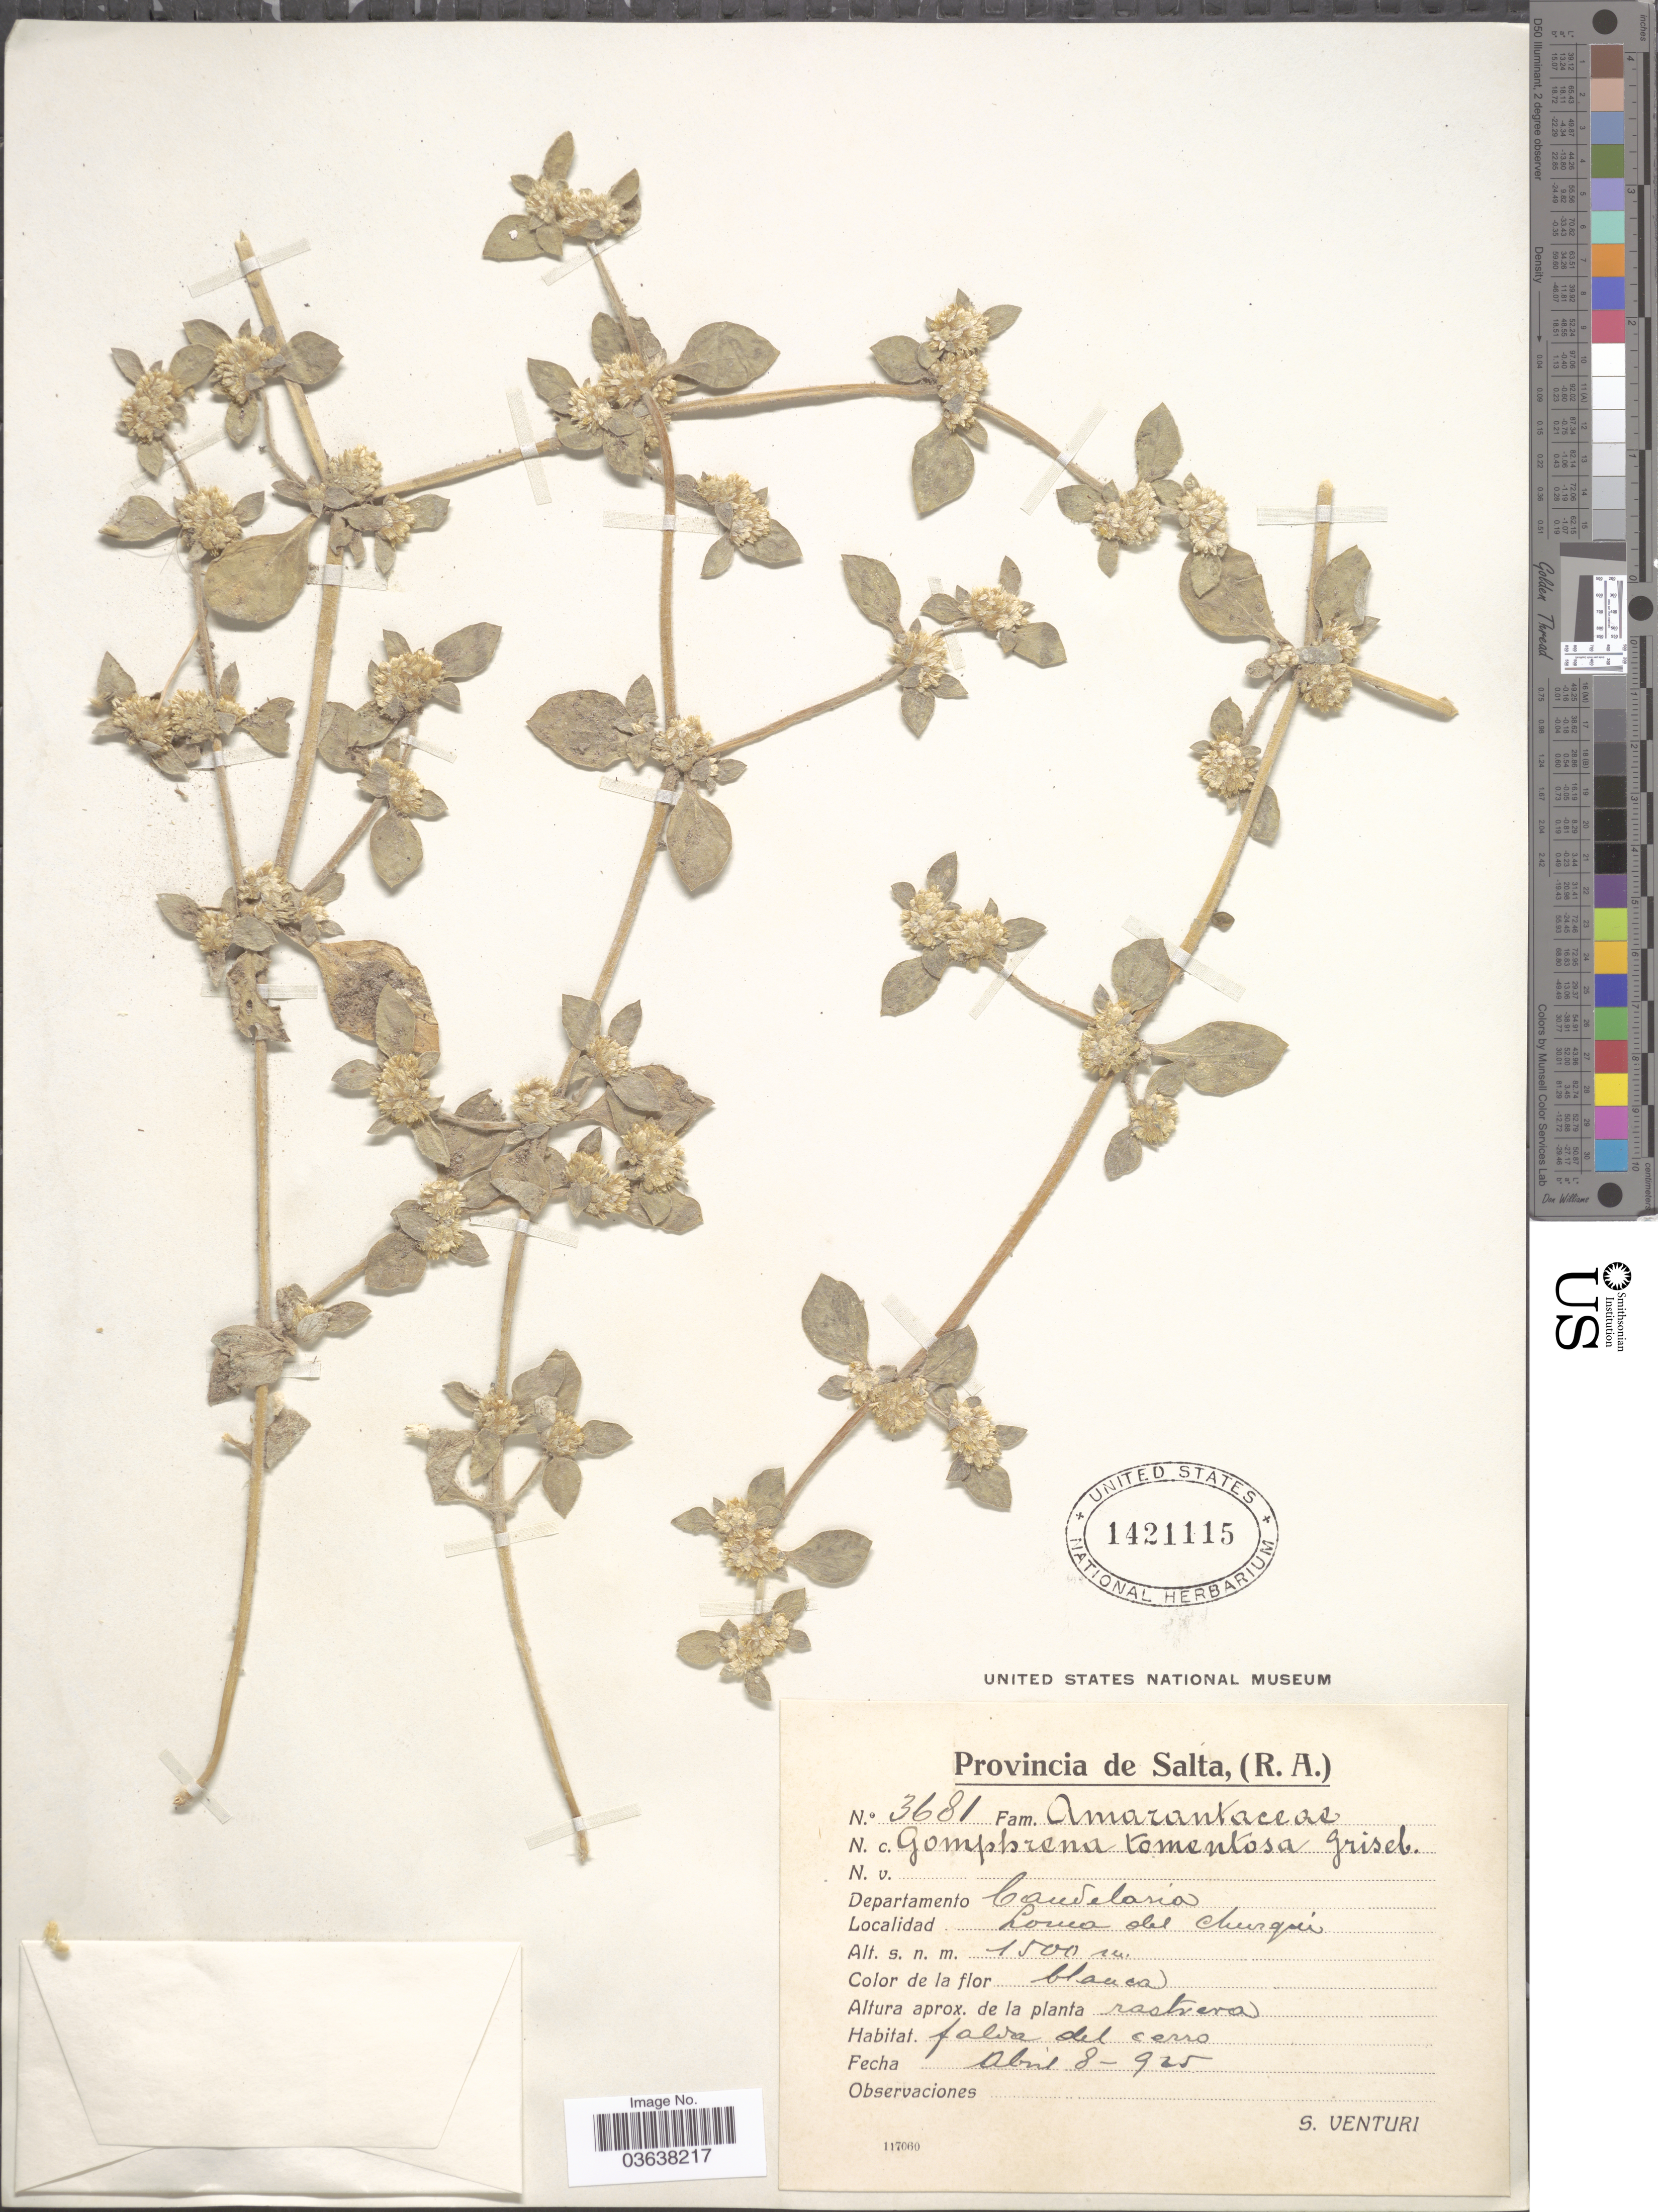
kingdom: Plantae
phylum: Tracheophyta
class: Magnoliopsida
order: Caryophyllales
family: Amaranthaceae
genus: Gomphrena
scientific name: Gomphrena tomentosa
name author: (Griseb.) R.E. Fr.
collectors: S. Venturi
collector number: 3681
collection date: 1925-04-08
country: Argentina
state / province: Salta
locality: Departamento Candelaria. Loma del Churqui.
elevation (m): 1500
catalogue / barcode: US 1421115